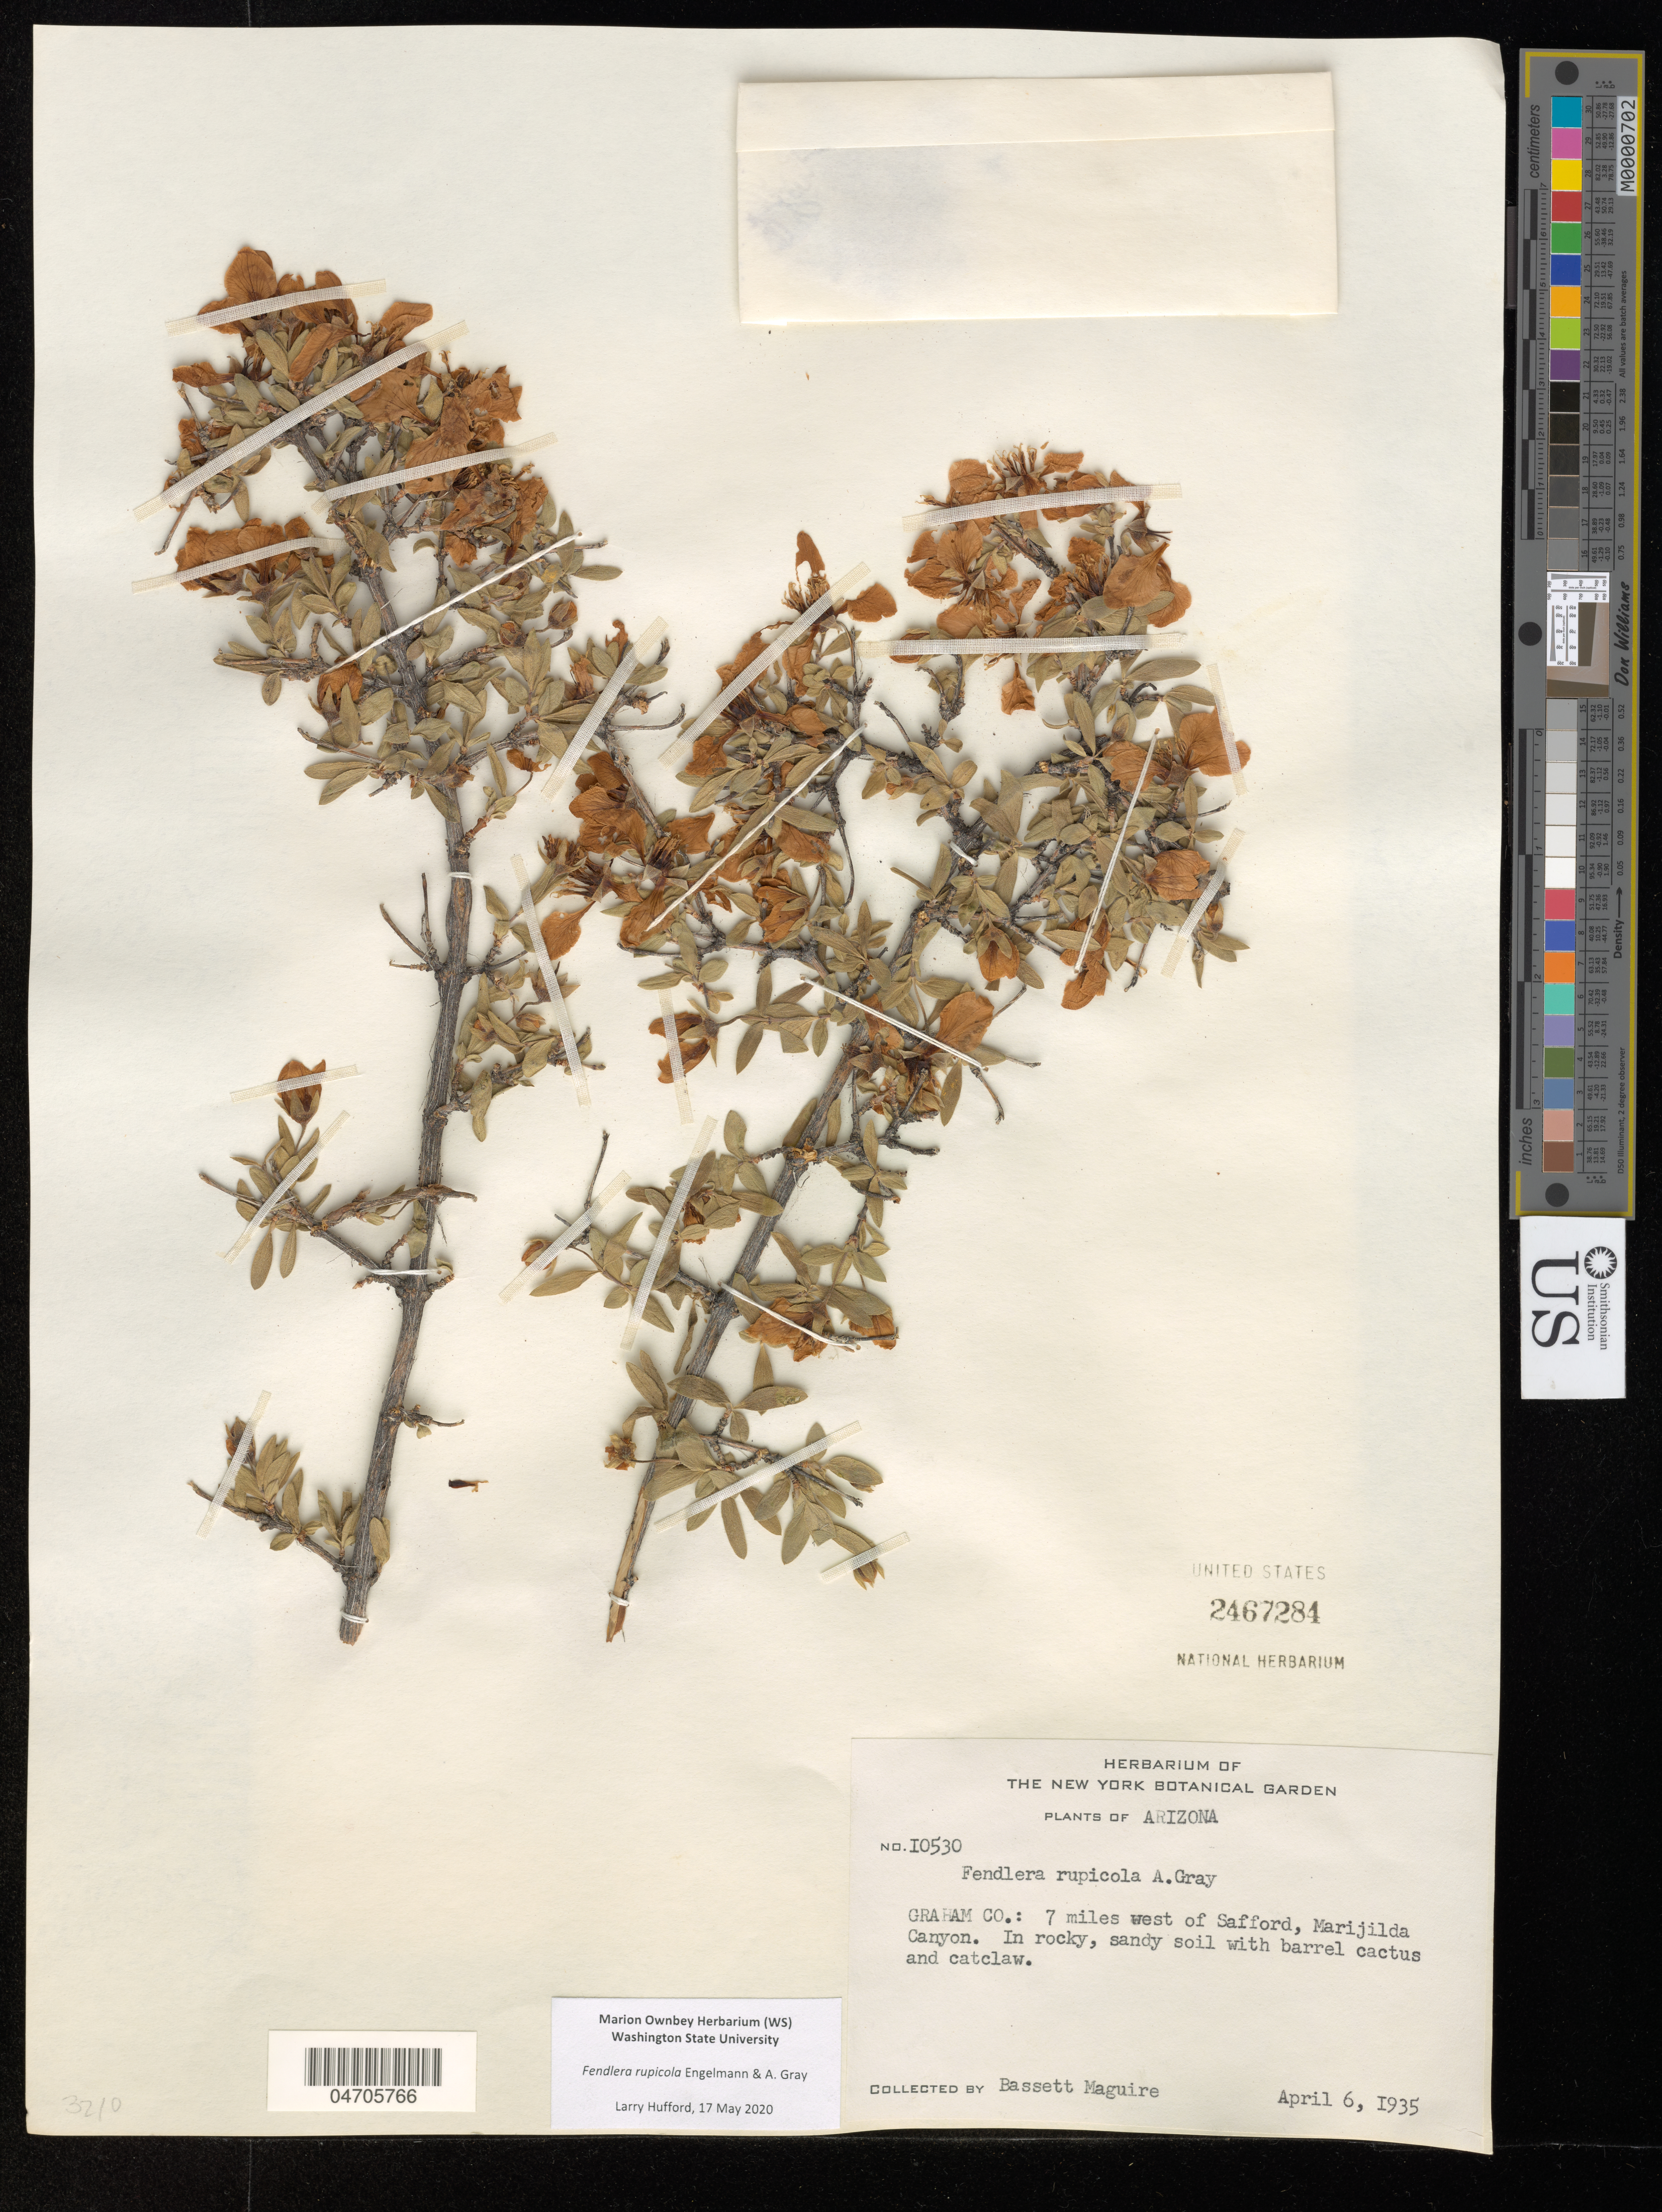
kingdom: Plantae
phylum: Tracheophyta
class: Magnoliopsida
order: Cornales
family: Hydrangeaceae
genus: Fendlera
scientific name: Fendlera rupicola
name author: Englem. & A. Gray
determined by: Hufford, L.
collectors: B. Maguire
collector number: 10530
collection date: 1935-04-06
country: United States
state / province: Arizona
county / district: Graham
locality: Graham Co.: 7 miles west of Safford, Marijilda Canyon.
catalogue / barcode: US 2467284